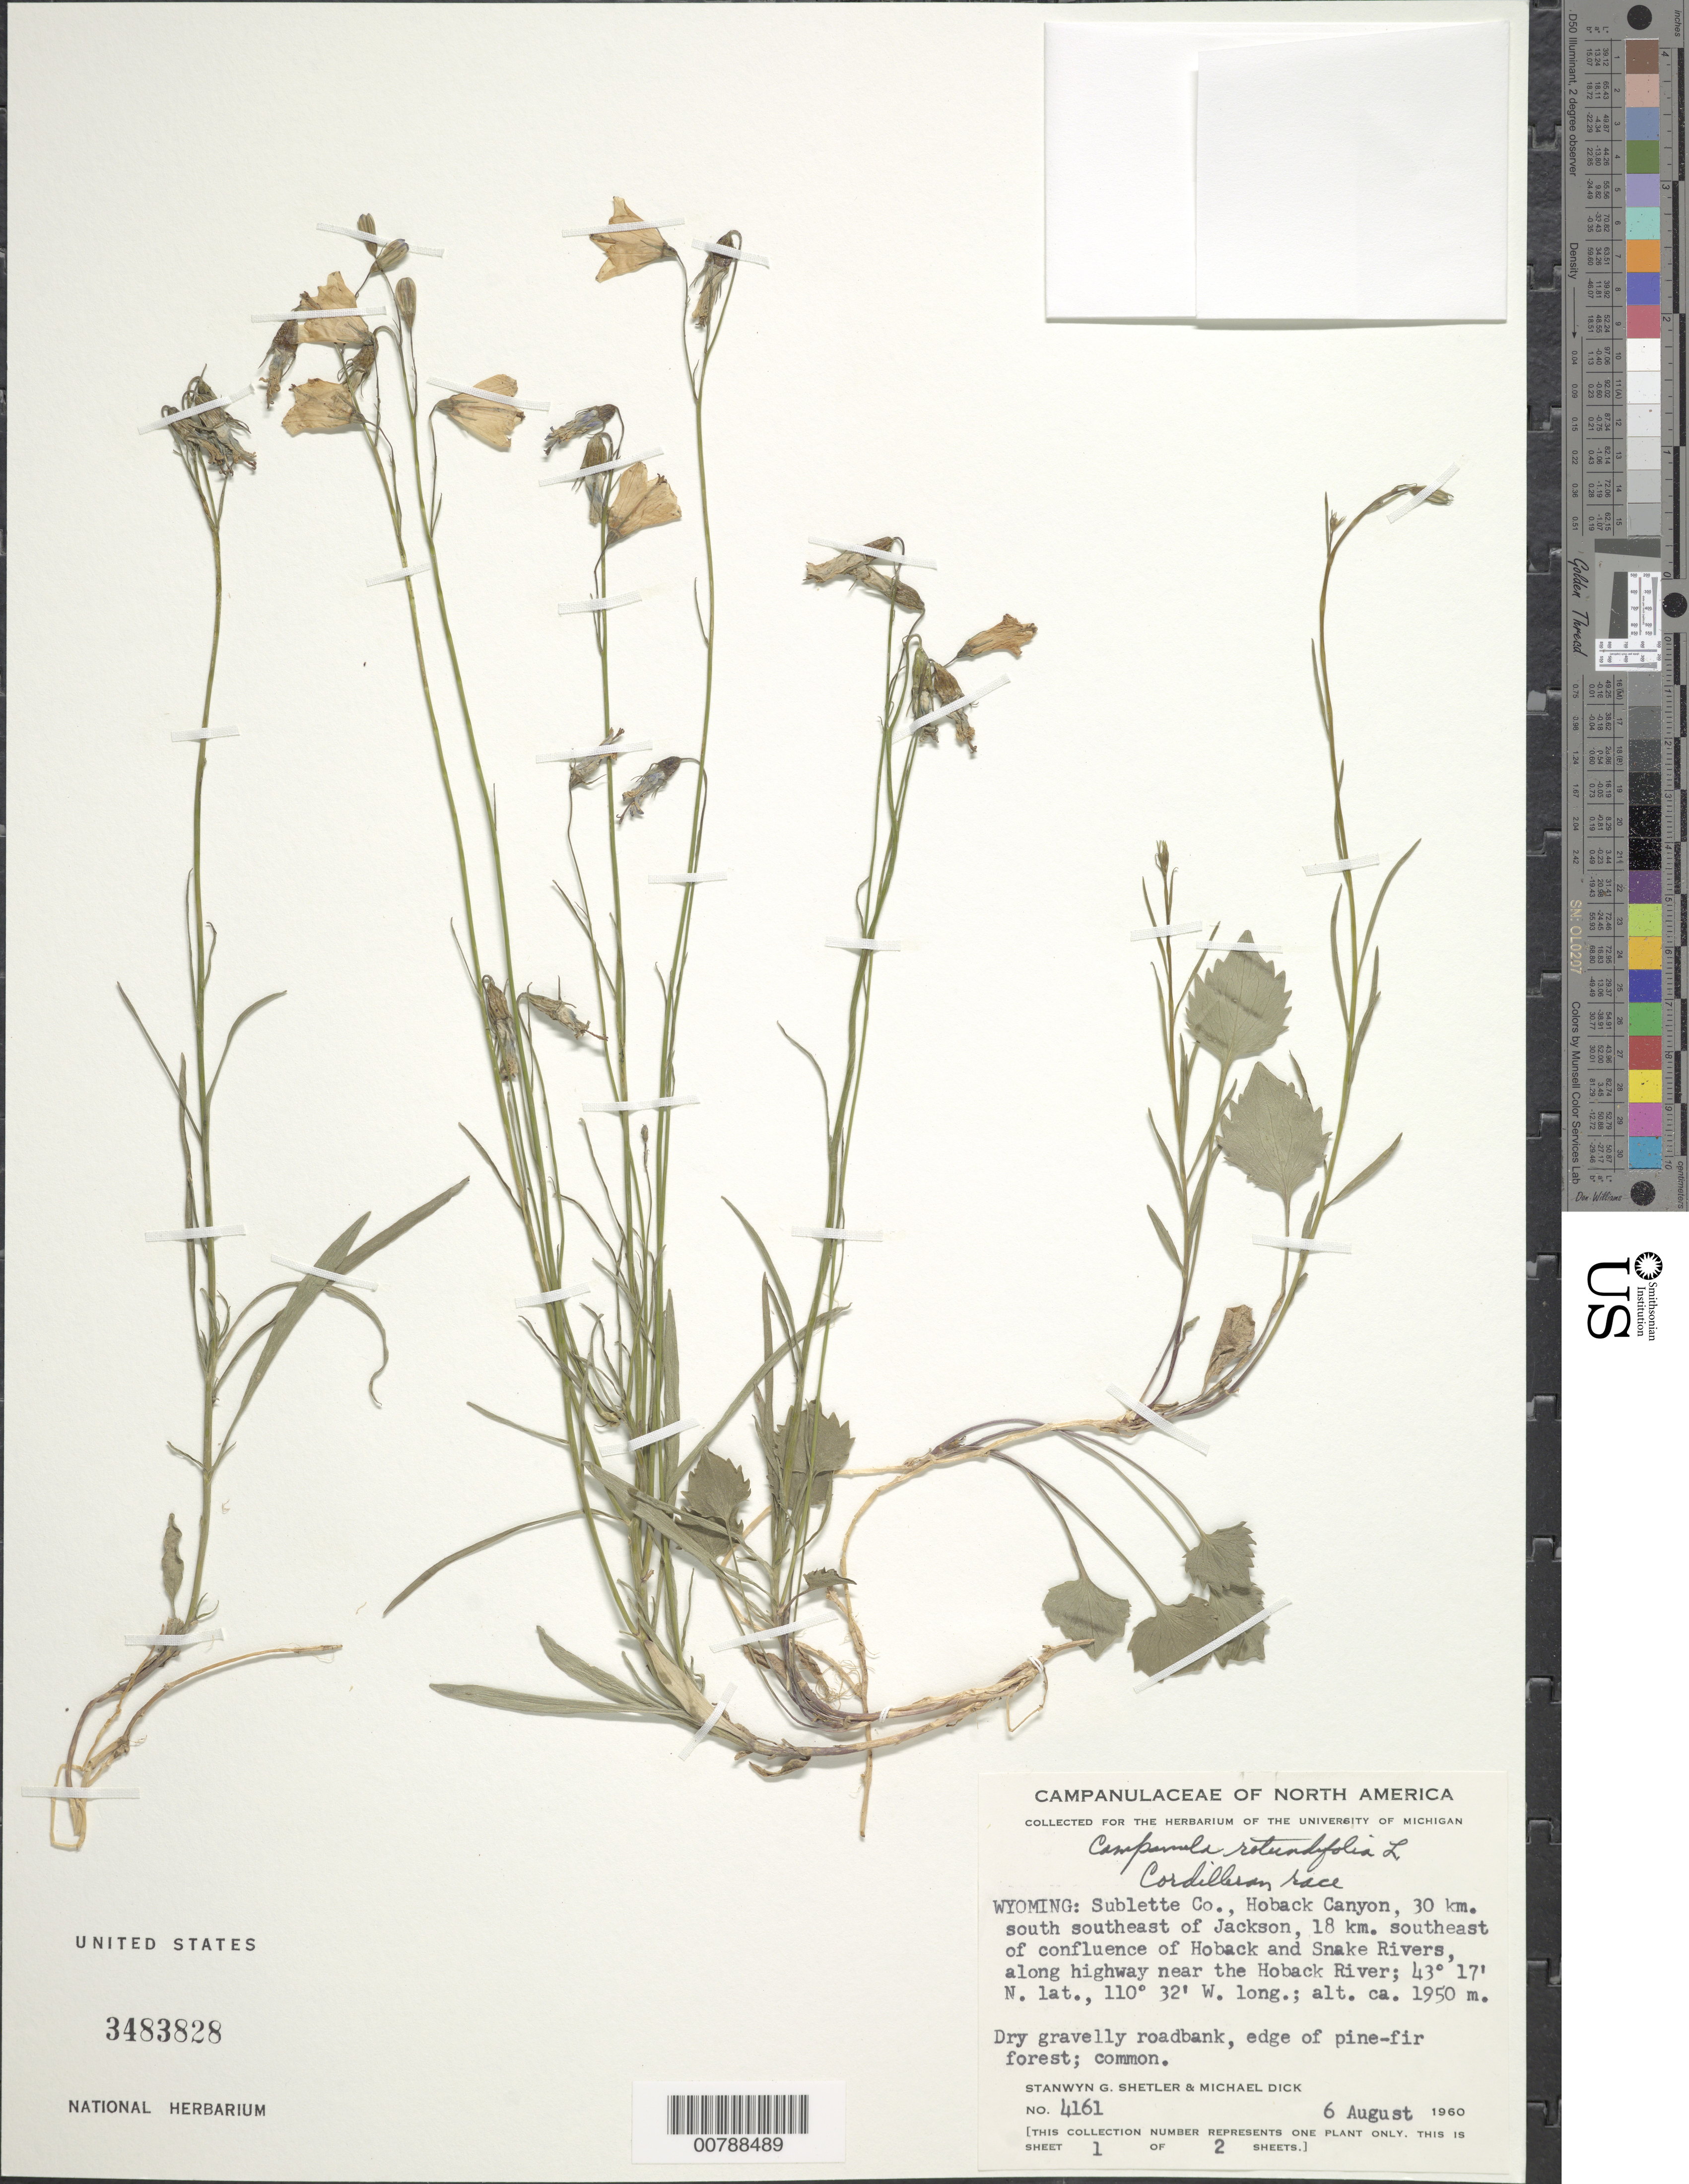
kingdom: Plantae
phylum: Tracheophyta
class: Magnoliopsida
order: Asterales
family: Campanulaceae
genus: Campanula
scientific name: Campanula rotundifolia L. Cordilleran race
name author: L.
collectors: S. Shetler & M. Dick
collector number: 4161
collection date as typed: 6 August 1960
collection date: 1960-08-06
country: United States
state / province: Wyoming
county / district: Sublette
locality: Hoback Canyon, 30 km. south southeast of Jackson, 18 km. southeast of confluence of Hoback and Snake Rivers, along highway near the Hoback River.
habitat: Dry gravelly roadbank, edge of pine-fir forest.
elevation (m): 1950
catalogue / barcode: US 3483828